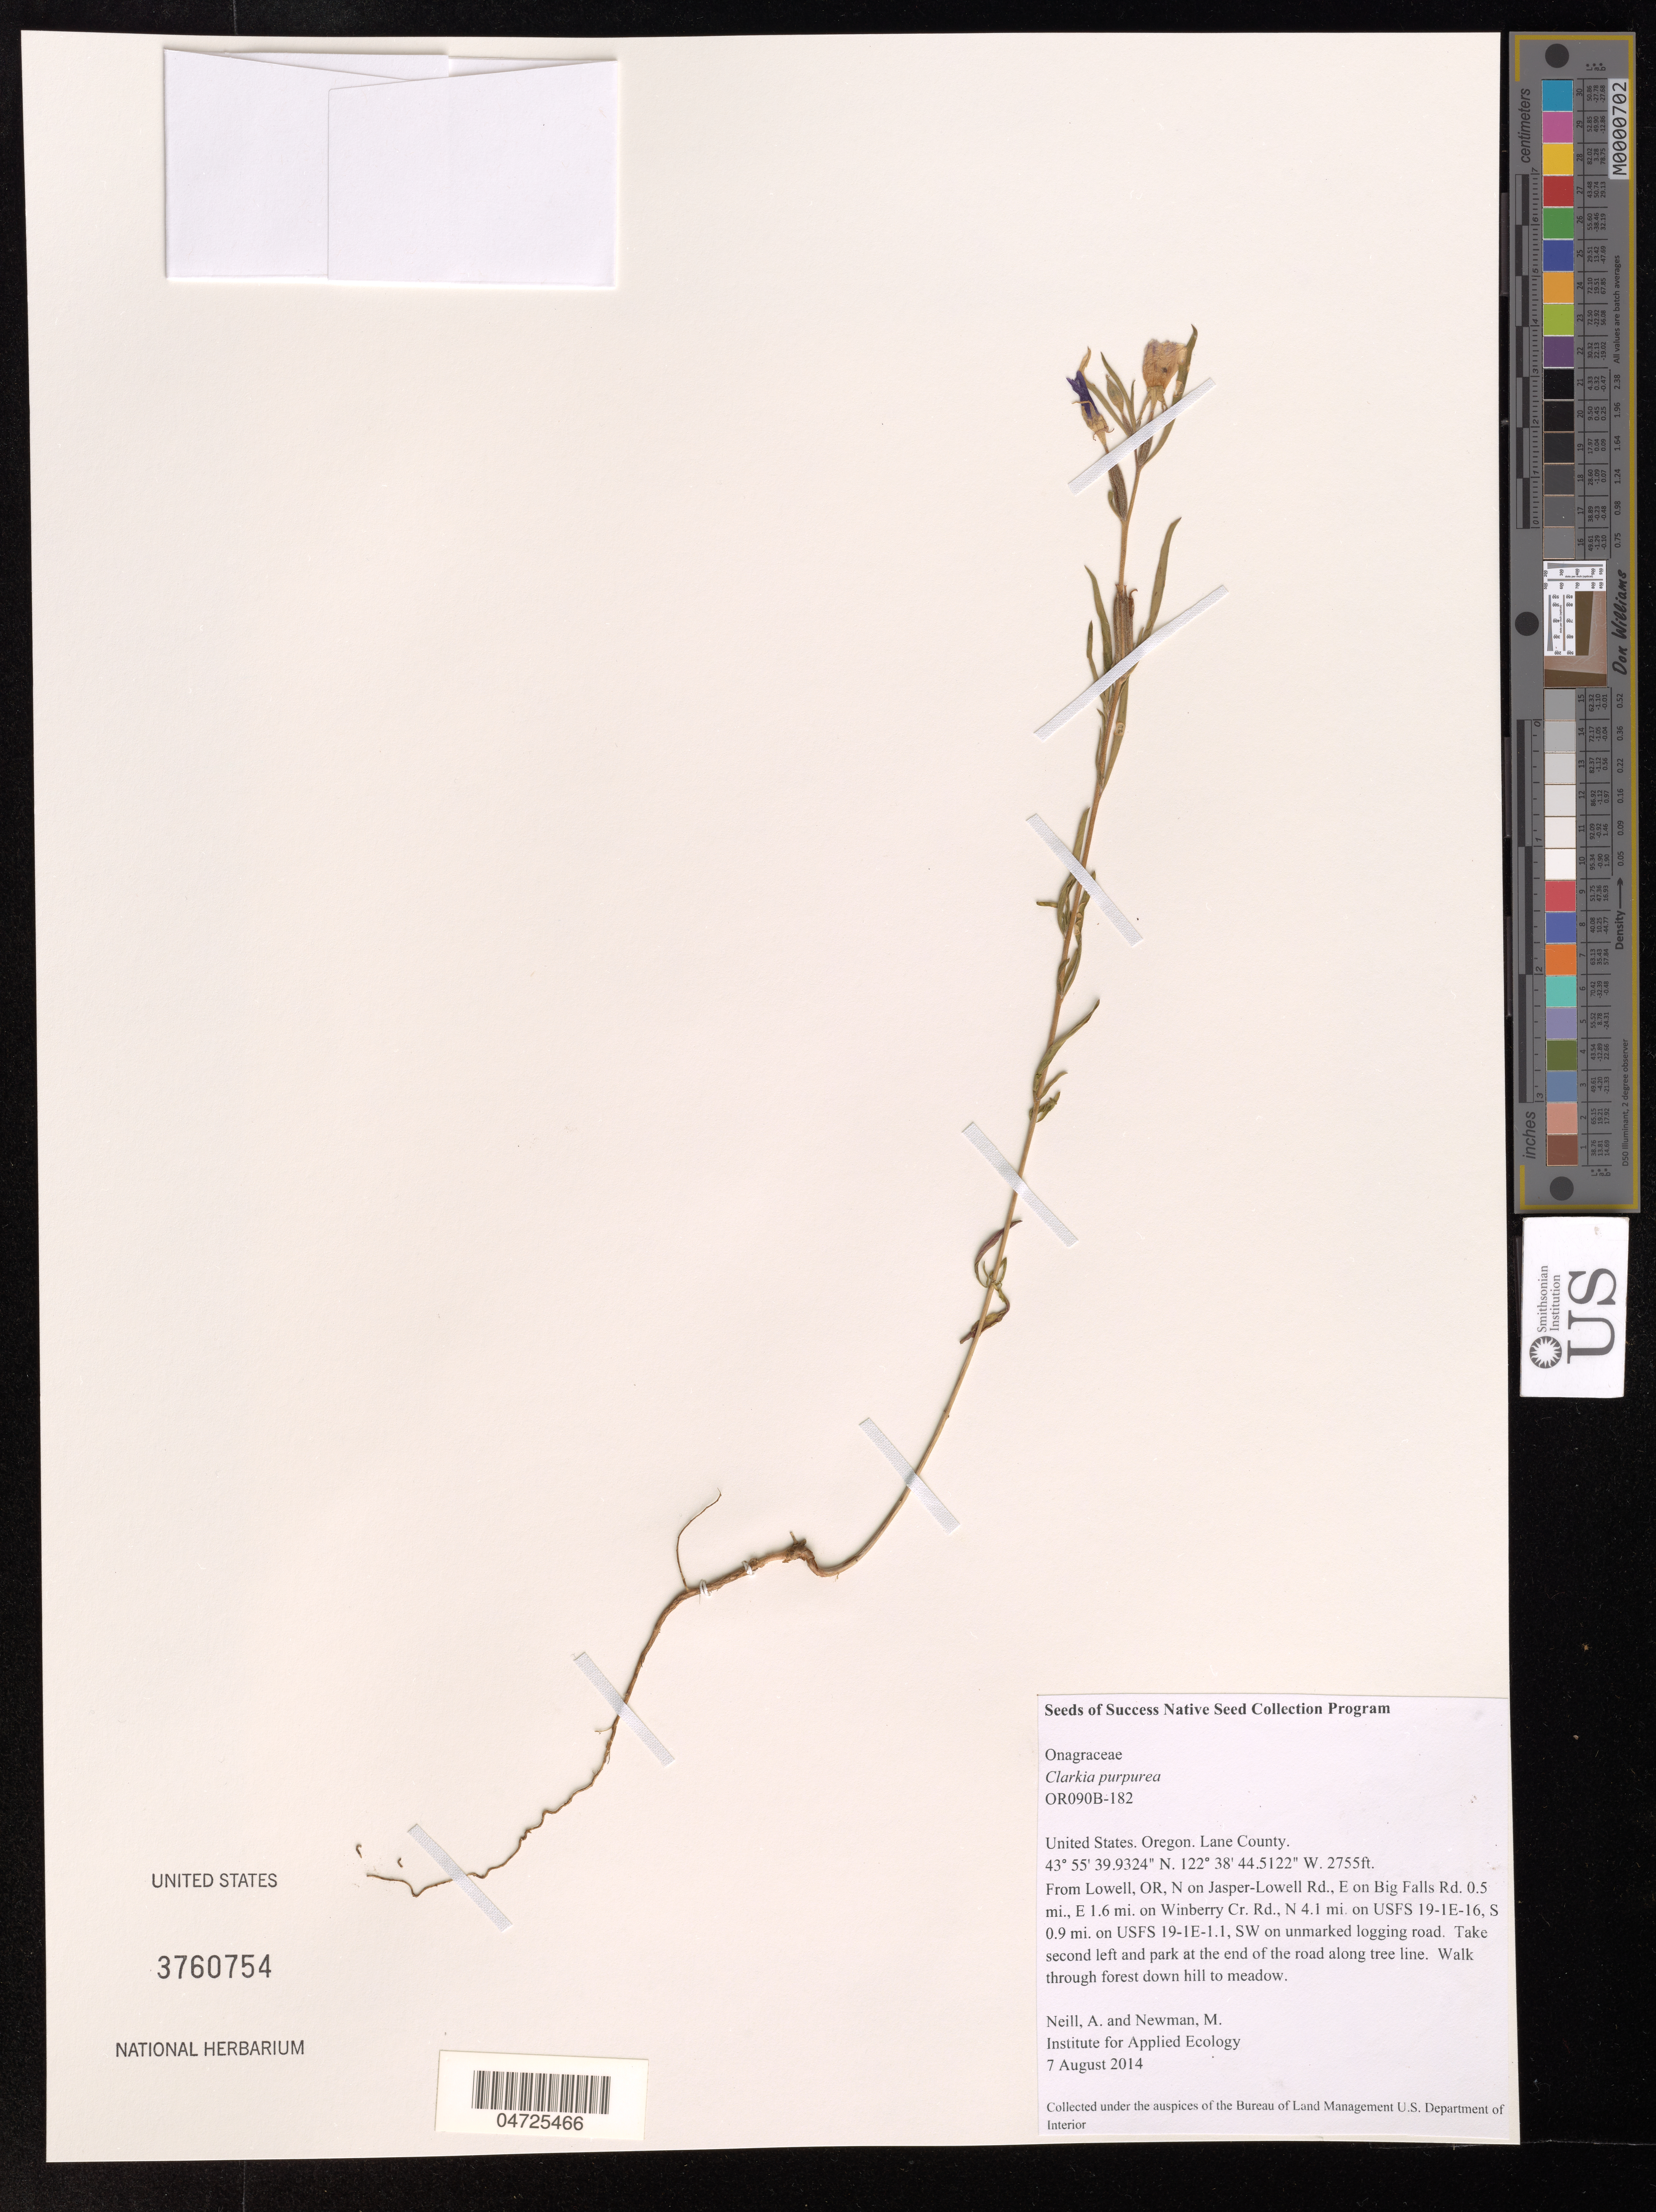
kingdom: Plantae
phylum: Tracheophyta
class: Magnoliopsida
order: Myrtales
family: Onagraceae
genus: Clarkia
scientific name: Clarkia purpurea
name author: (Curtis) A. Nelson & J.F. Macbr.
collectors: A. Neill & W. Newman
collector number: OR090B-182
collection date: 2014-08-07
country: United States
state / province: Oregon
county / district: Lane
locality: Lane County. From Lowell, N on Jasper-Lowell Rd., E on Big Falls Rd. 0.5 mi., E 1.6 mi. on Winberry Cr. Rd., N 4.1 mi. on USFS 19-1E-16, S 0.9 mi. on USFS 19-1E-1.1, SW on unmarked logging road. Take second left and park at the end of the road along tree line. Walk through forest down hill to meadow.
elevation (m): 840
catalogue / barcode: US 3760754